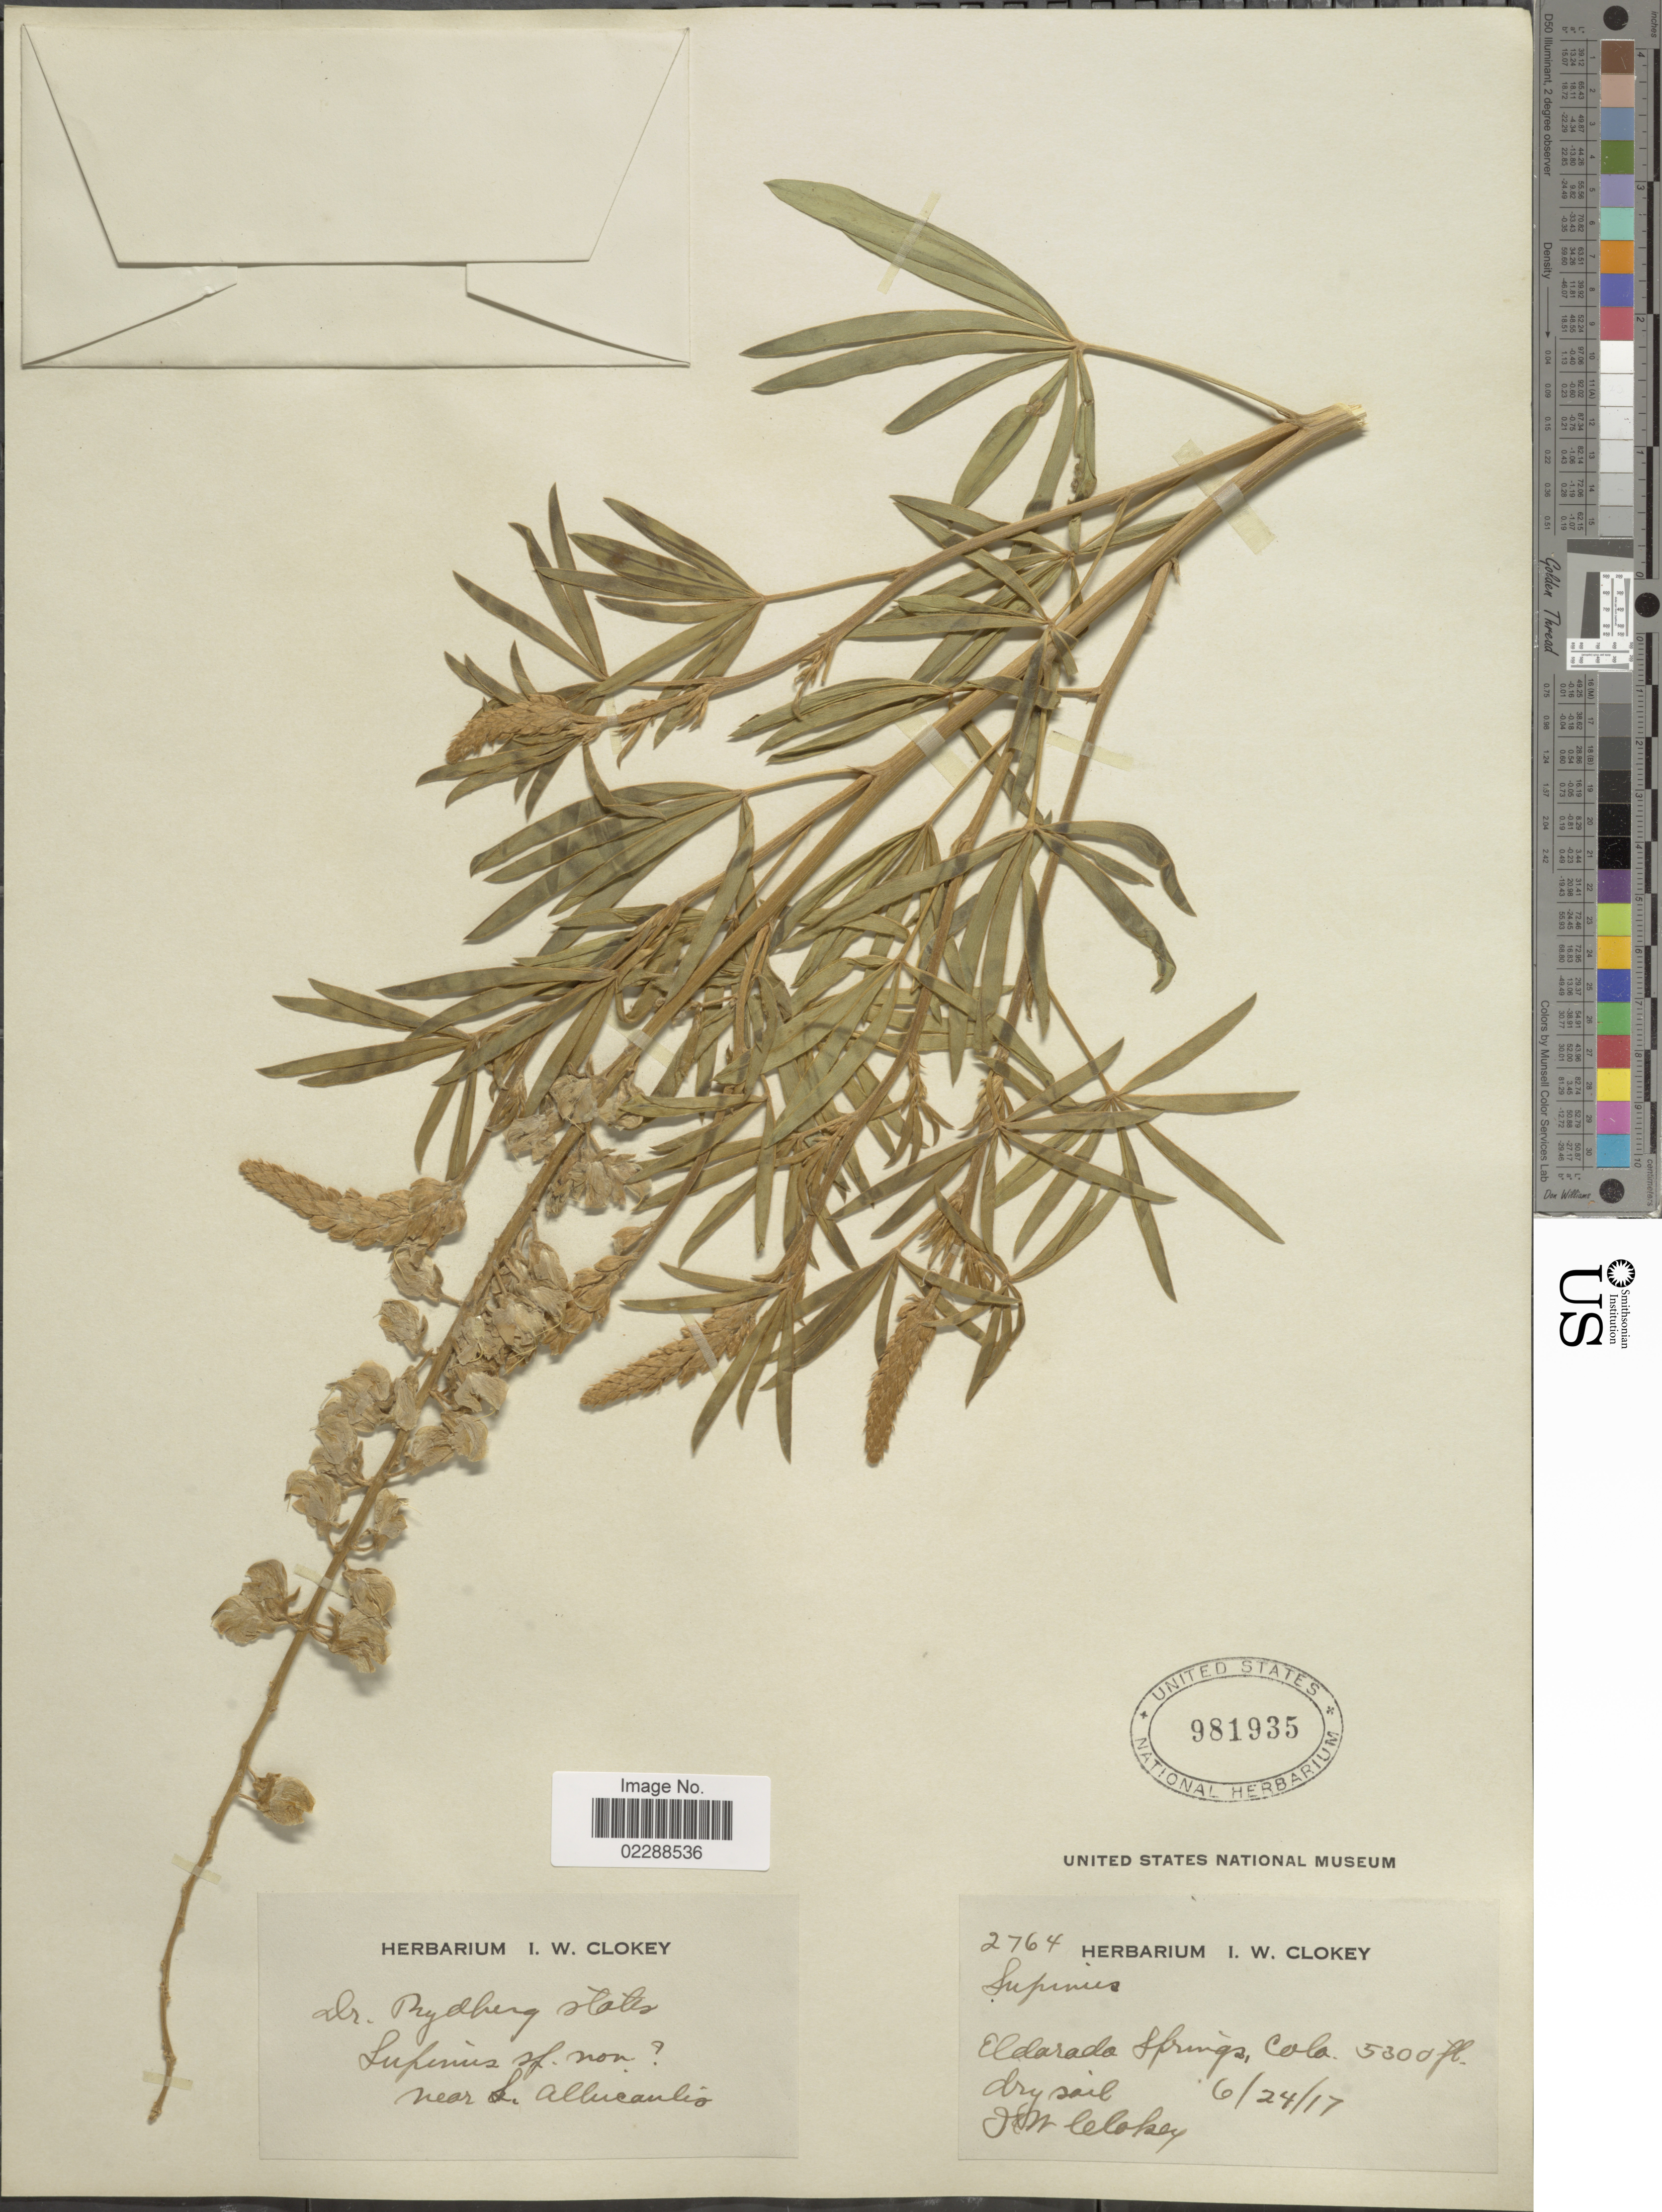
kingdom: Plantae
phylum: Tracheophyta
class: Magnoliopsida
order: Fabales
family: Fabaceae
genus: Lupinus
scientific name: Lupinus sp.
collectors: I. W. Clokey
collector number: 2764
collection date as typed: Transcribed d/m/y: 24/6/17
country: United States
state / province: Colorado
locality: Eldorado Springs, Colo.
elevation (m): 1615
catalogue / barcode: US 981935